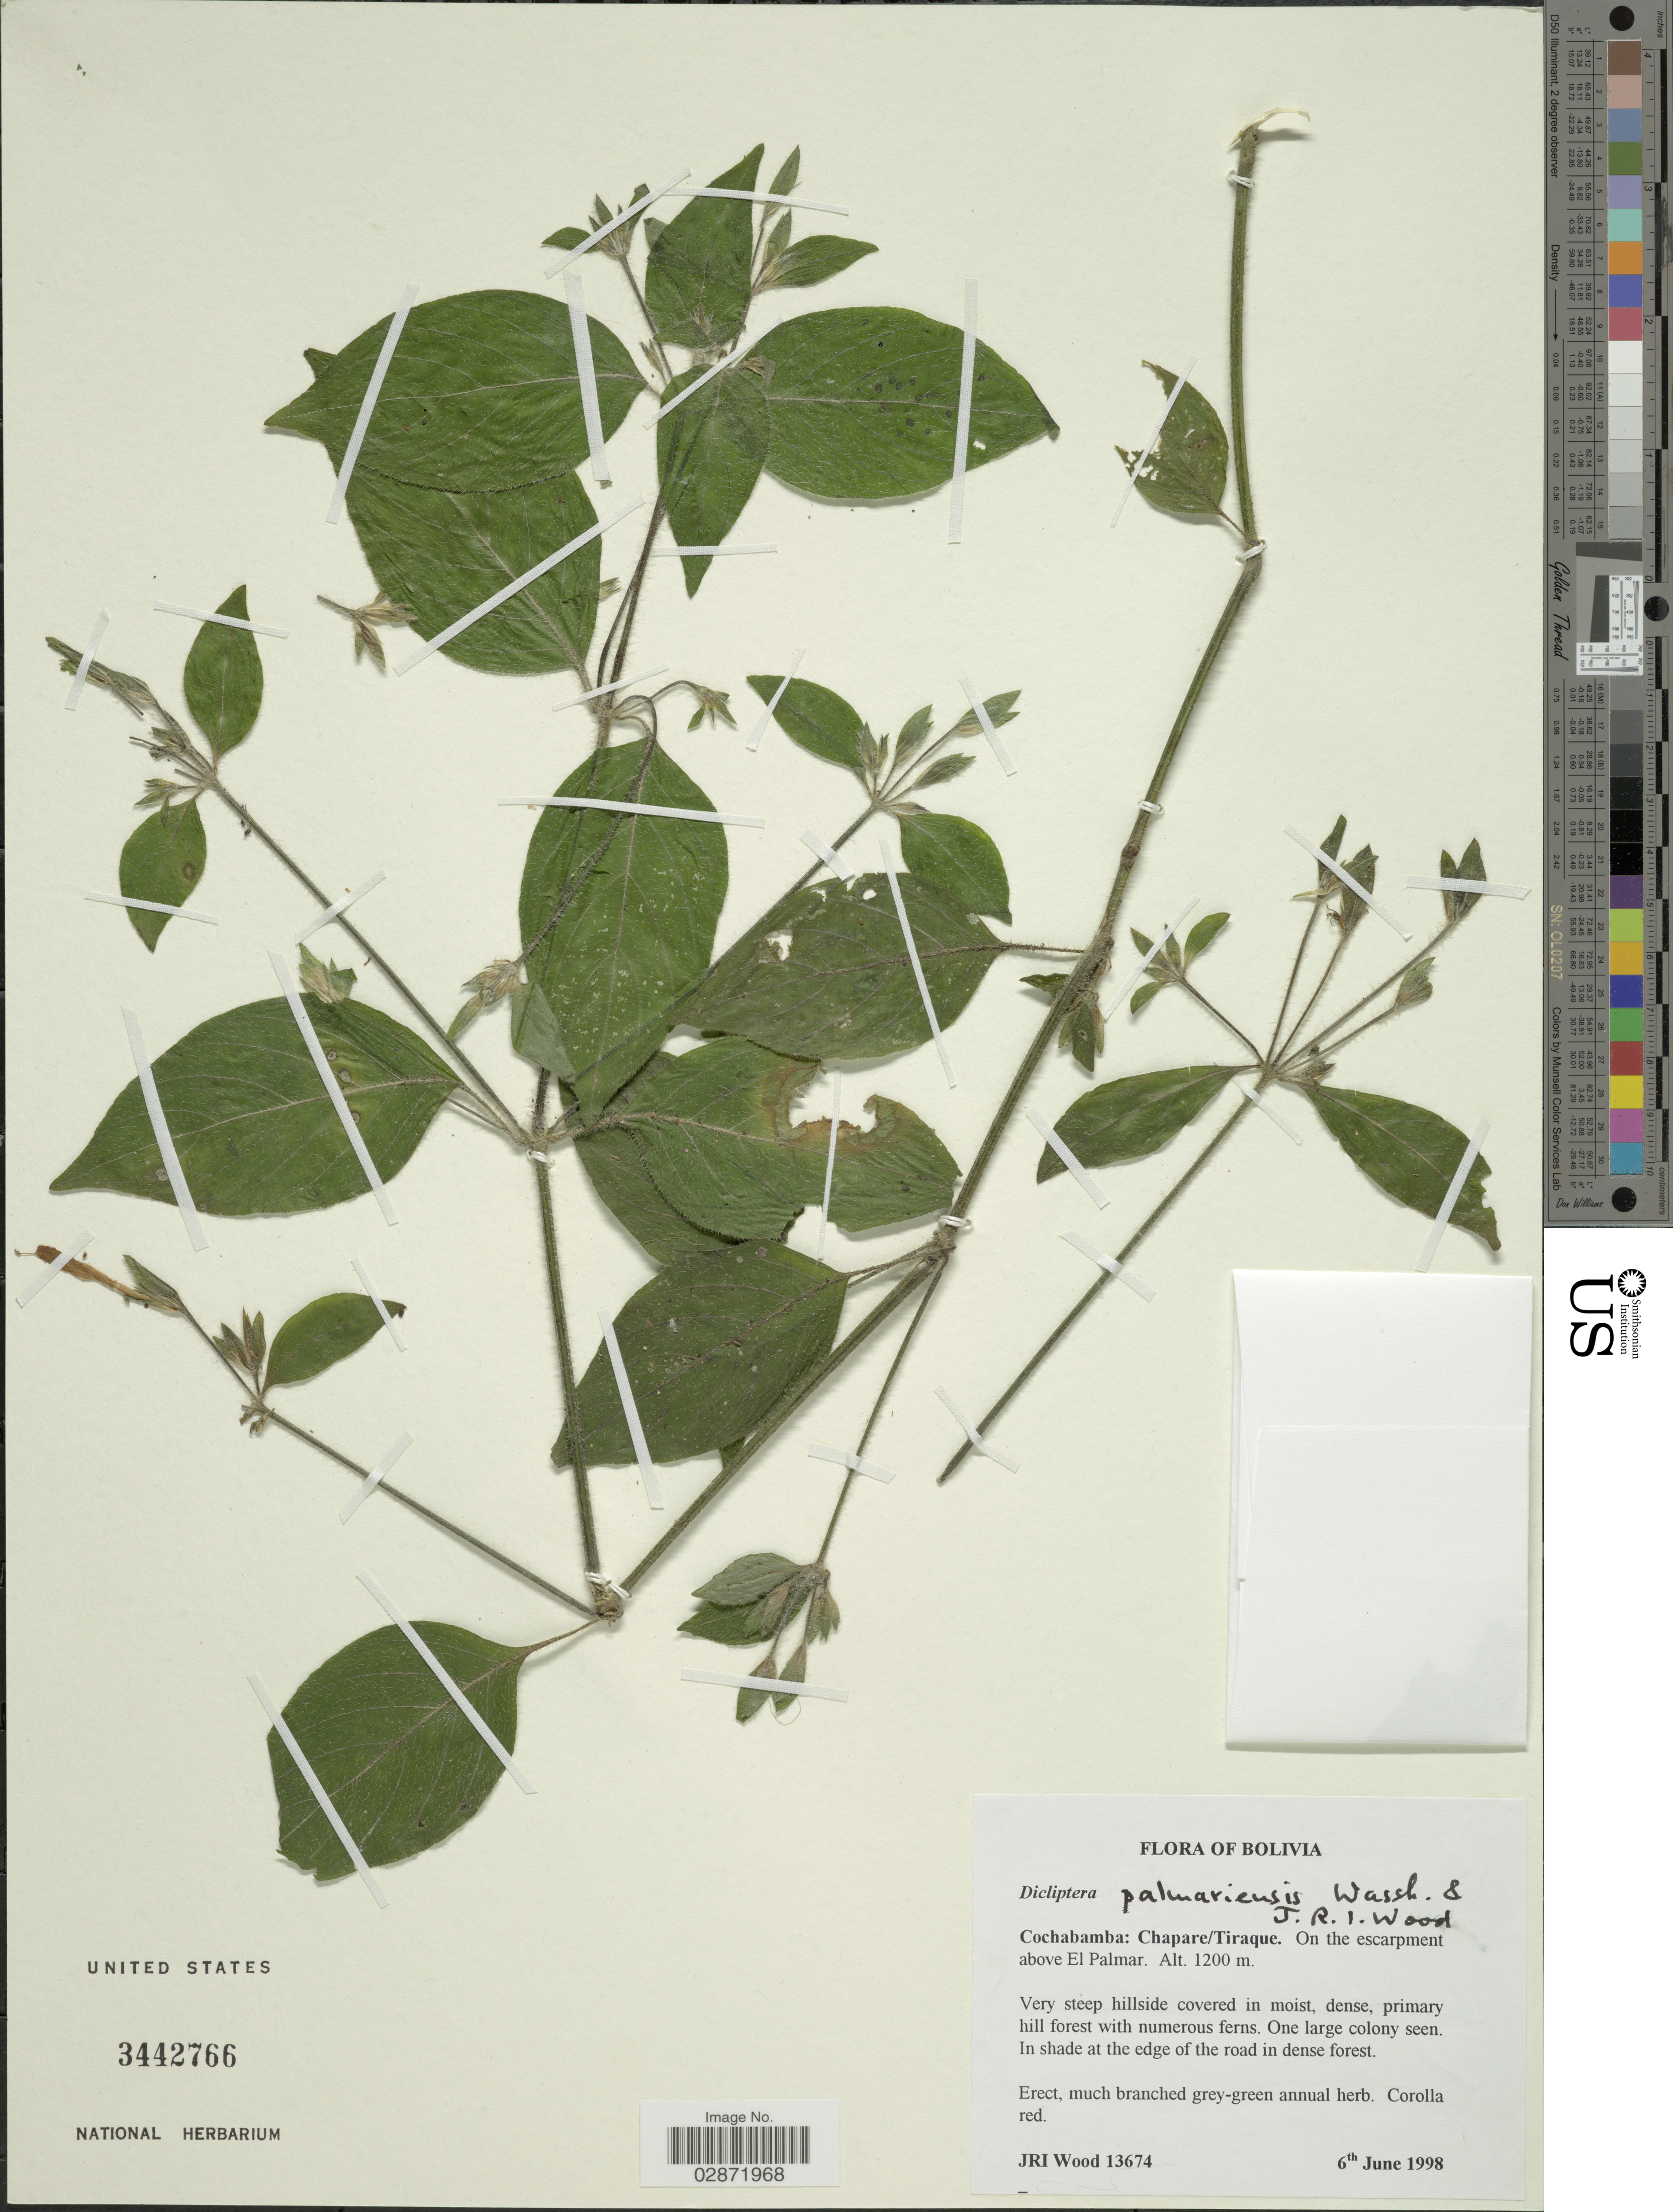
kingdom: Plantae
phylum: Tracheophyta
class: Magnoliopsida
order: Lamiales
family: Acanthaceae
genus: Dicliptera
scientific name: Dicliptera palmariensis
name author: Wassh. & J.R.I. Wood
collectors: J. R. I. Wood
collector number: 13674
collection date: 1998-06-06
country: Bolivia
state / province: Cochabamba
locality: Chapare/Tiraque. On the escarpment above El Palmar.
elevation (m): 1200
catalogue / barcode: US 3442766